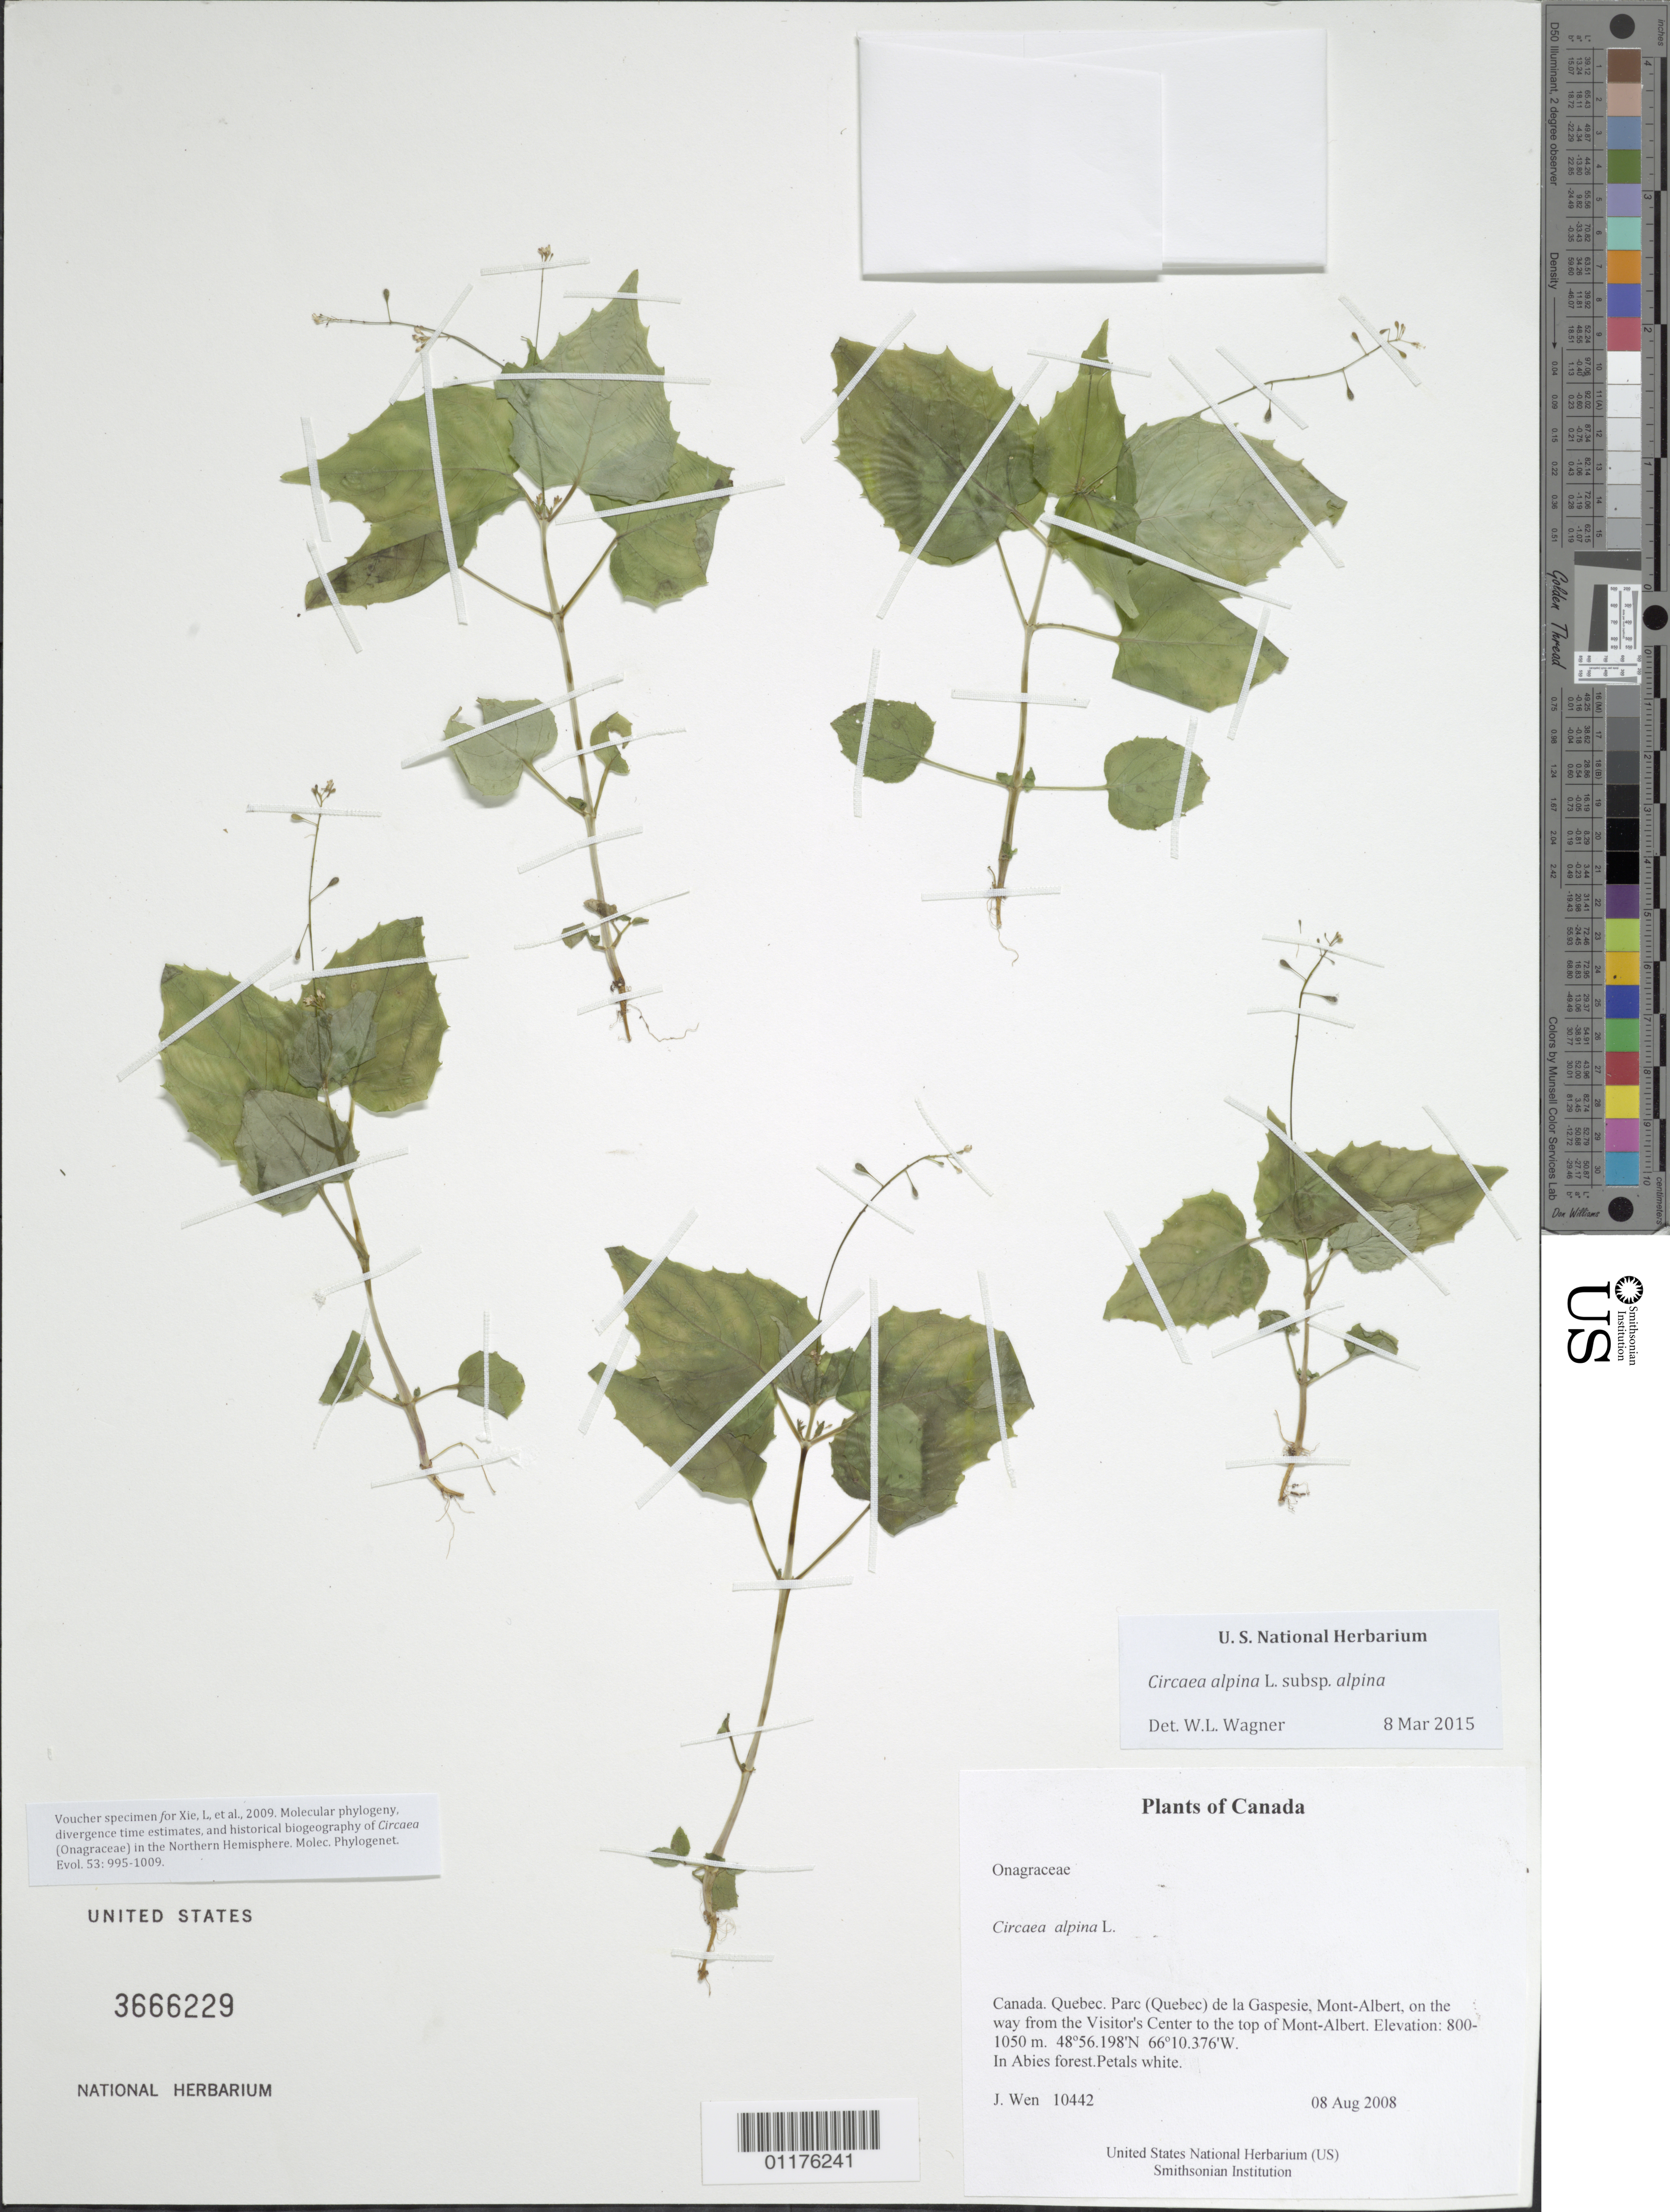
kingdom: Plantae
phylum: Tracheophyta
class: Magnoliopsida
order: Myrtales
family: Onagraceae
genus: Circaea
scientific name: Circaea alpina subsp. alpina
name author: L.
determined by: Wagner, W. L., (BOT), Smithsonian Institution - National Museum of Natural History (UNITED STATES)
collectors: J. Wen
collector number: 10442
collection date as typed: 08 Aug 2008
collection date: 2008-08-08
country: Canada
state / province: Quebec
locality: Parc (Quebec) de la Gaspesie, Mont-Albert, on the way from the Visitor's Center to the top of Mont-Albert.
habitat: In Abies forest.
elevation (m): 800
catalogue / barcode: US 3666229